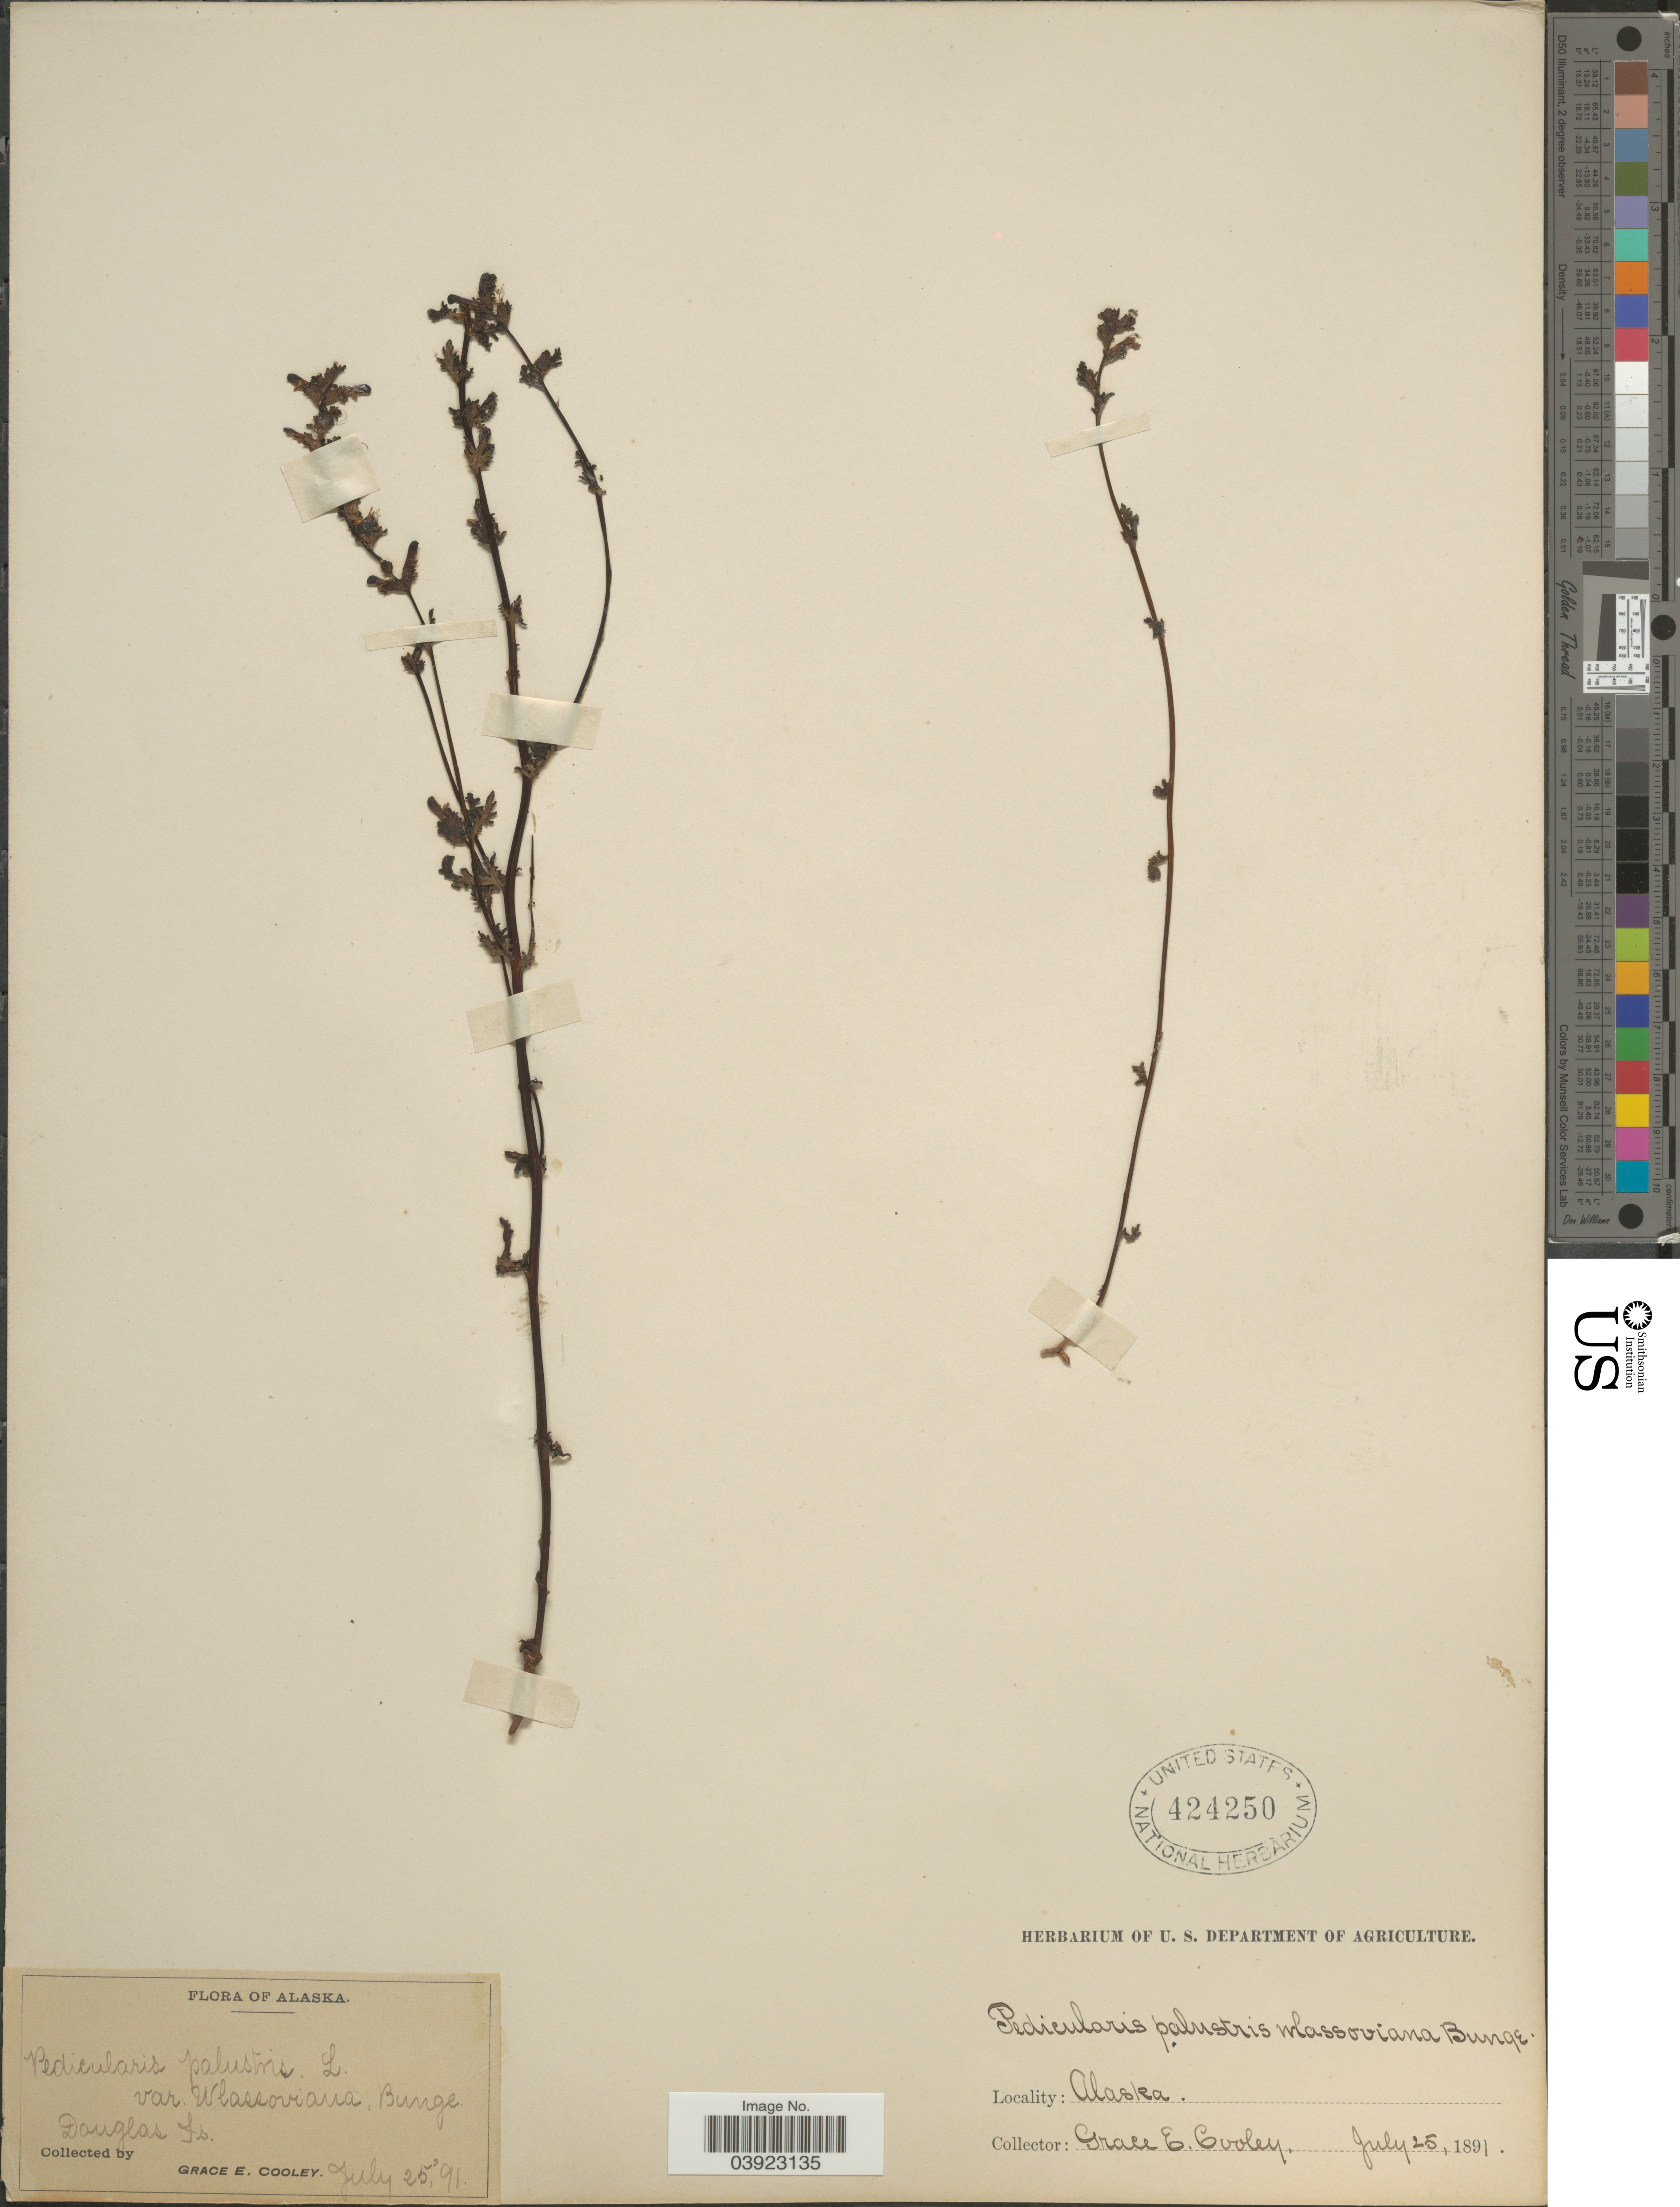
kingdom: Plantae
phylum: Tracheophyta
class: Magnoliopsida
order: Lamiales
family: Orobanchaceae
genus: Pedicularis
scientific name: Pedicularis parviflora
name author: Sm.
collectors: G. E. Cooley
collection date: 1891-07-25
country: United States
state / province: Alaska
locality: Douglas Is.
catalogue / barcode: US 424250